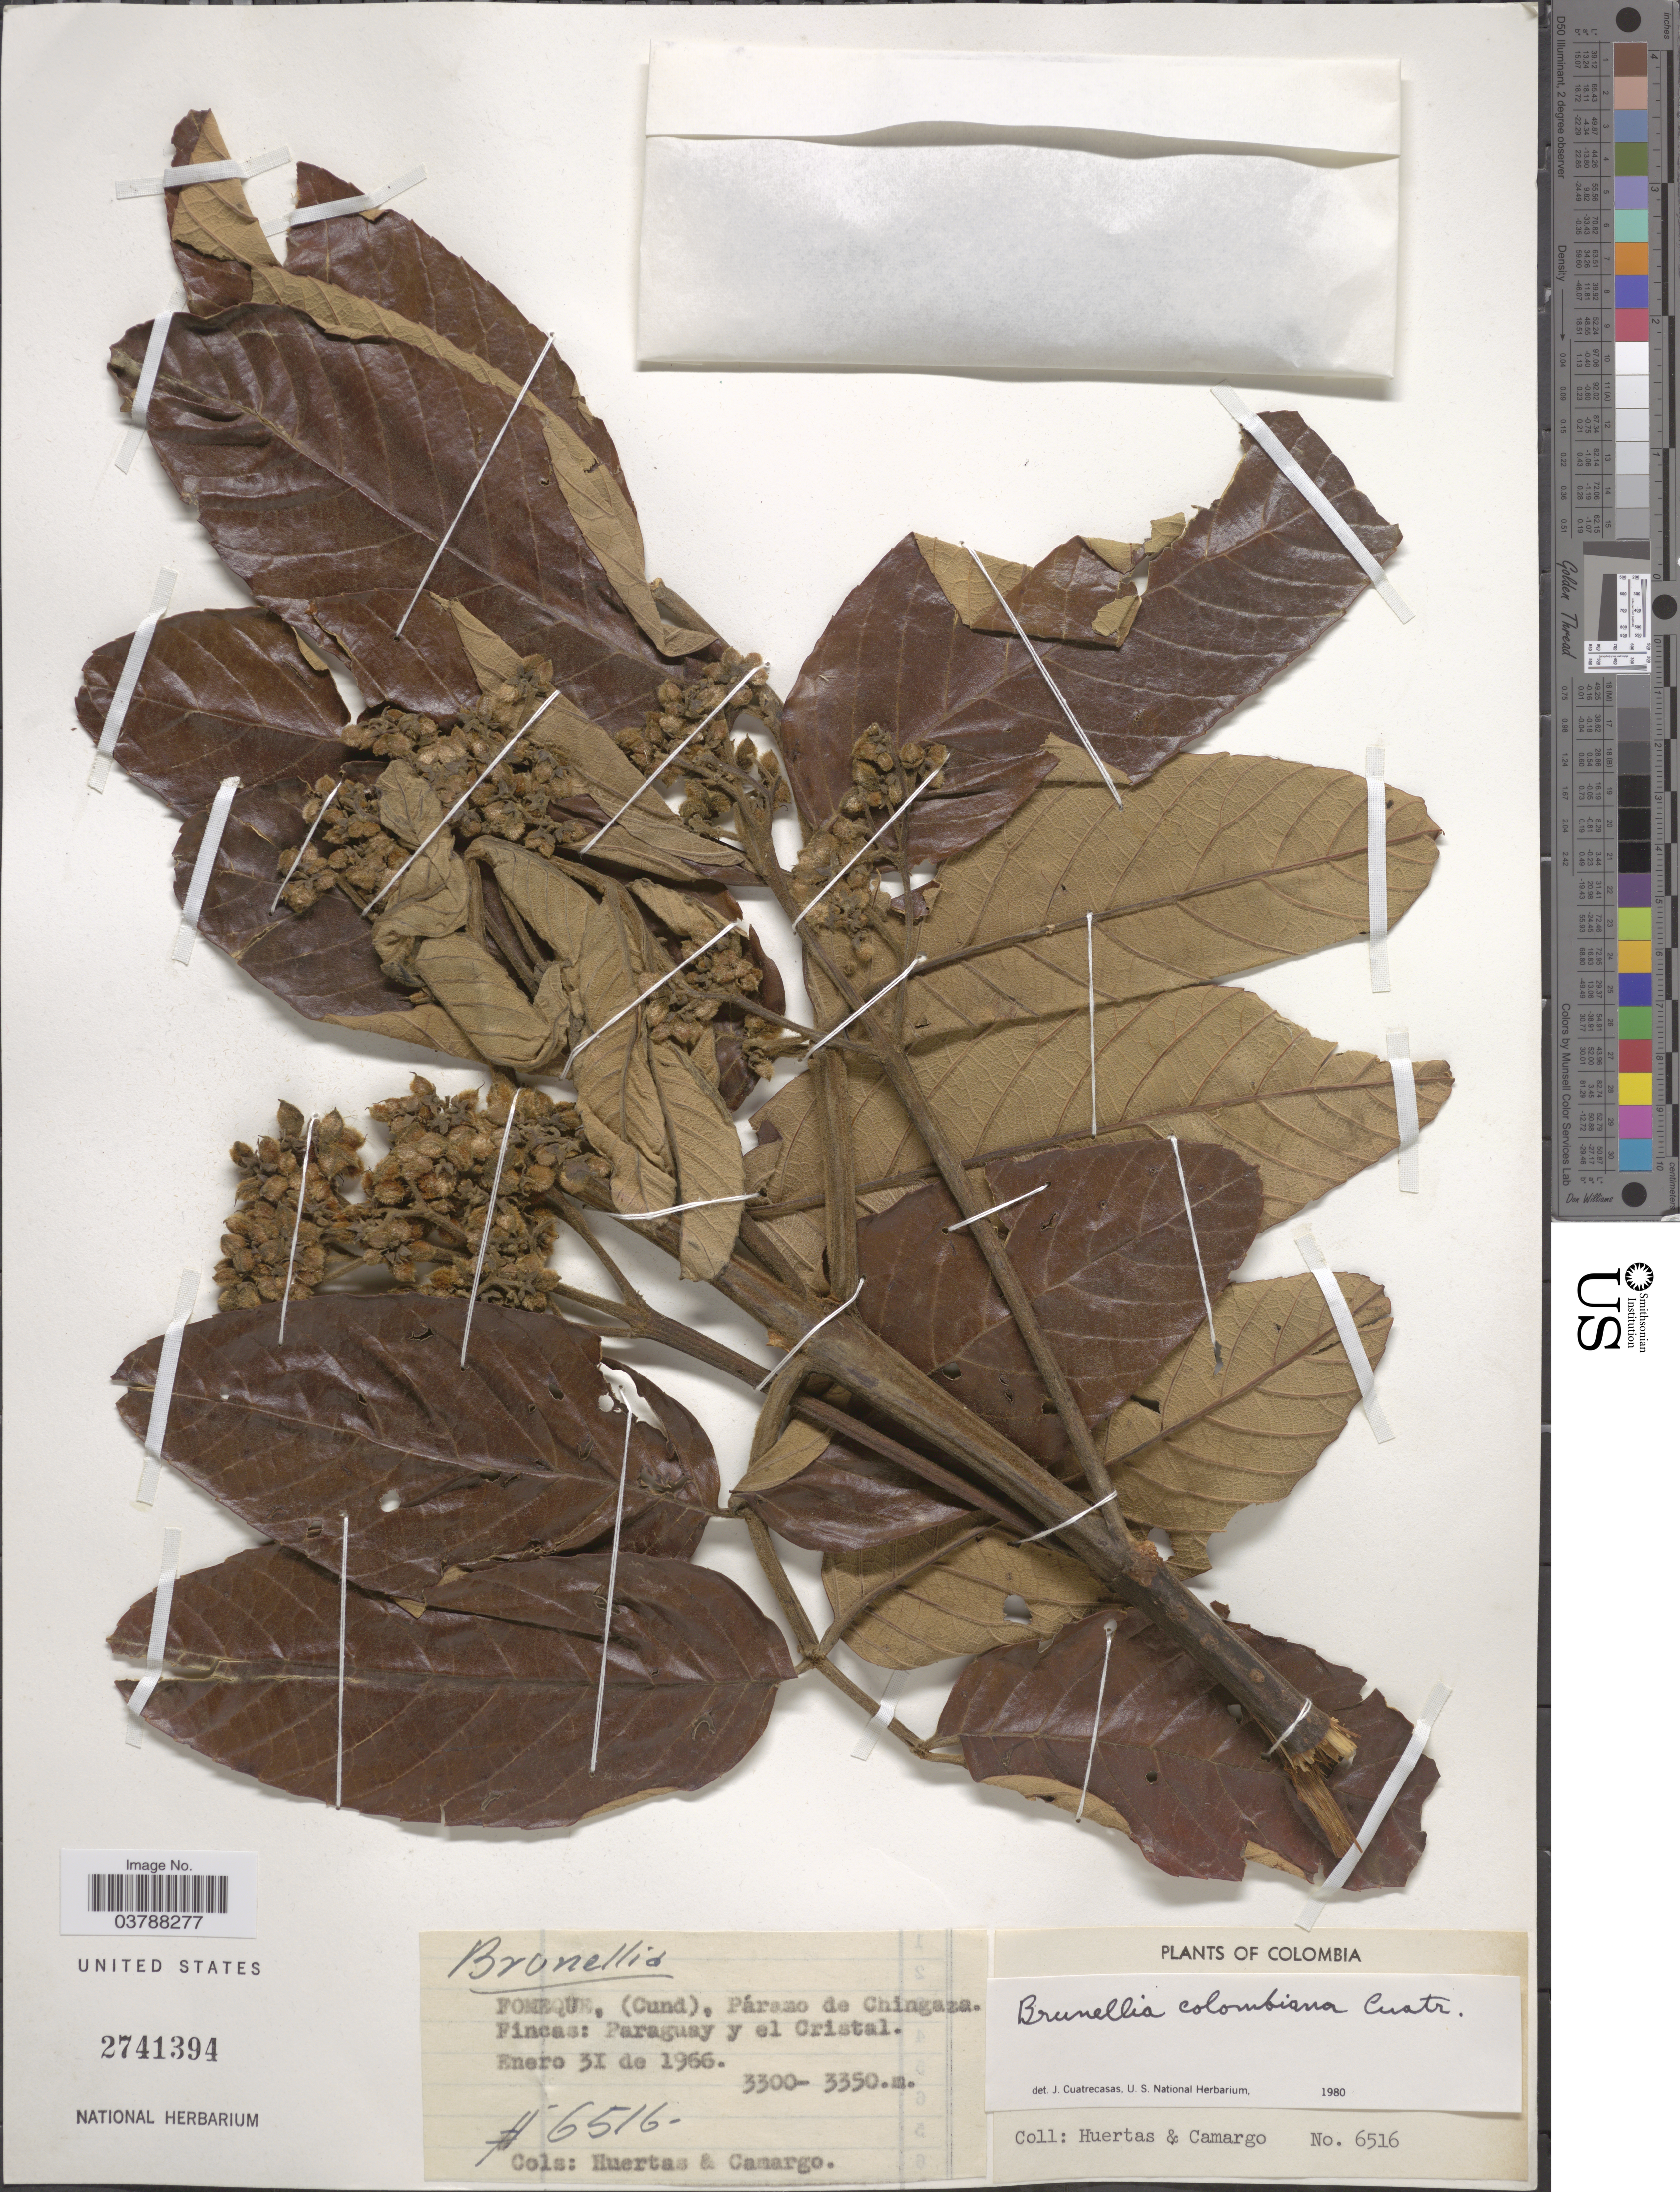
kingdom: Plantae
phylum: Tracheophyta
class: Magnoliopsida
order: Oxalidales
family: Brunelliaceae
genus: Brunellia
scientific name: Brunellia colombiana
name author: Cuatrec.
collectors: Huertas & -. Camargo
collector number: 6516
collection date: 1966-01-31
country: Colombia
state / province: Cundinamarca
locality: Fomeque, (Cund), Páramo de Chingaza Fincas: Paraguay y el Cristal.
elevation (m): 3300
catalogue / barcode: US 2741394